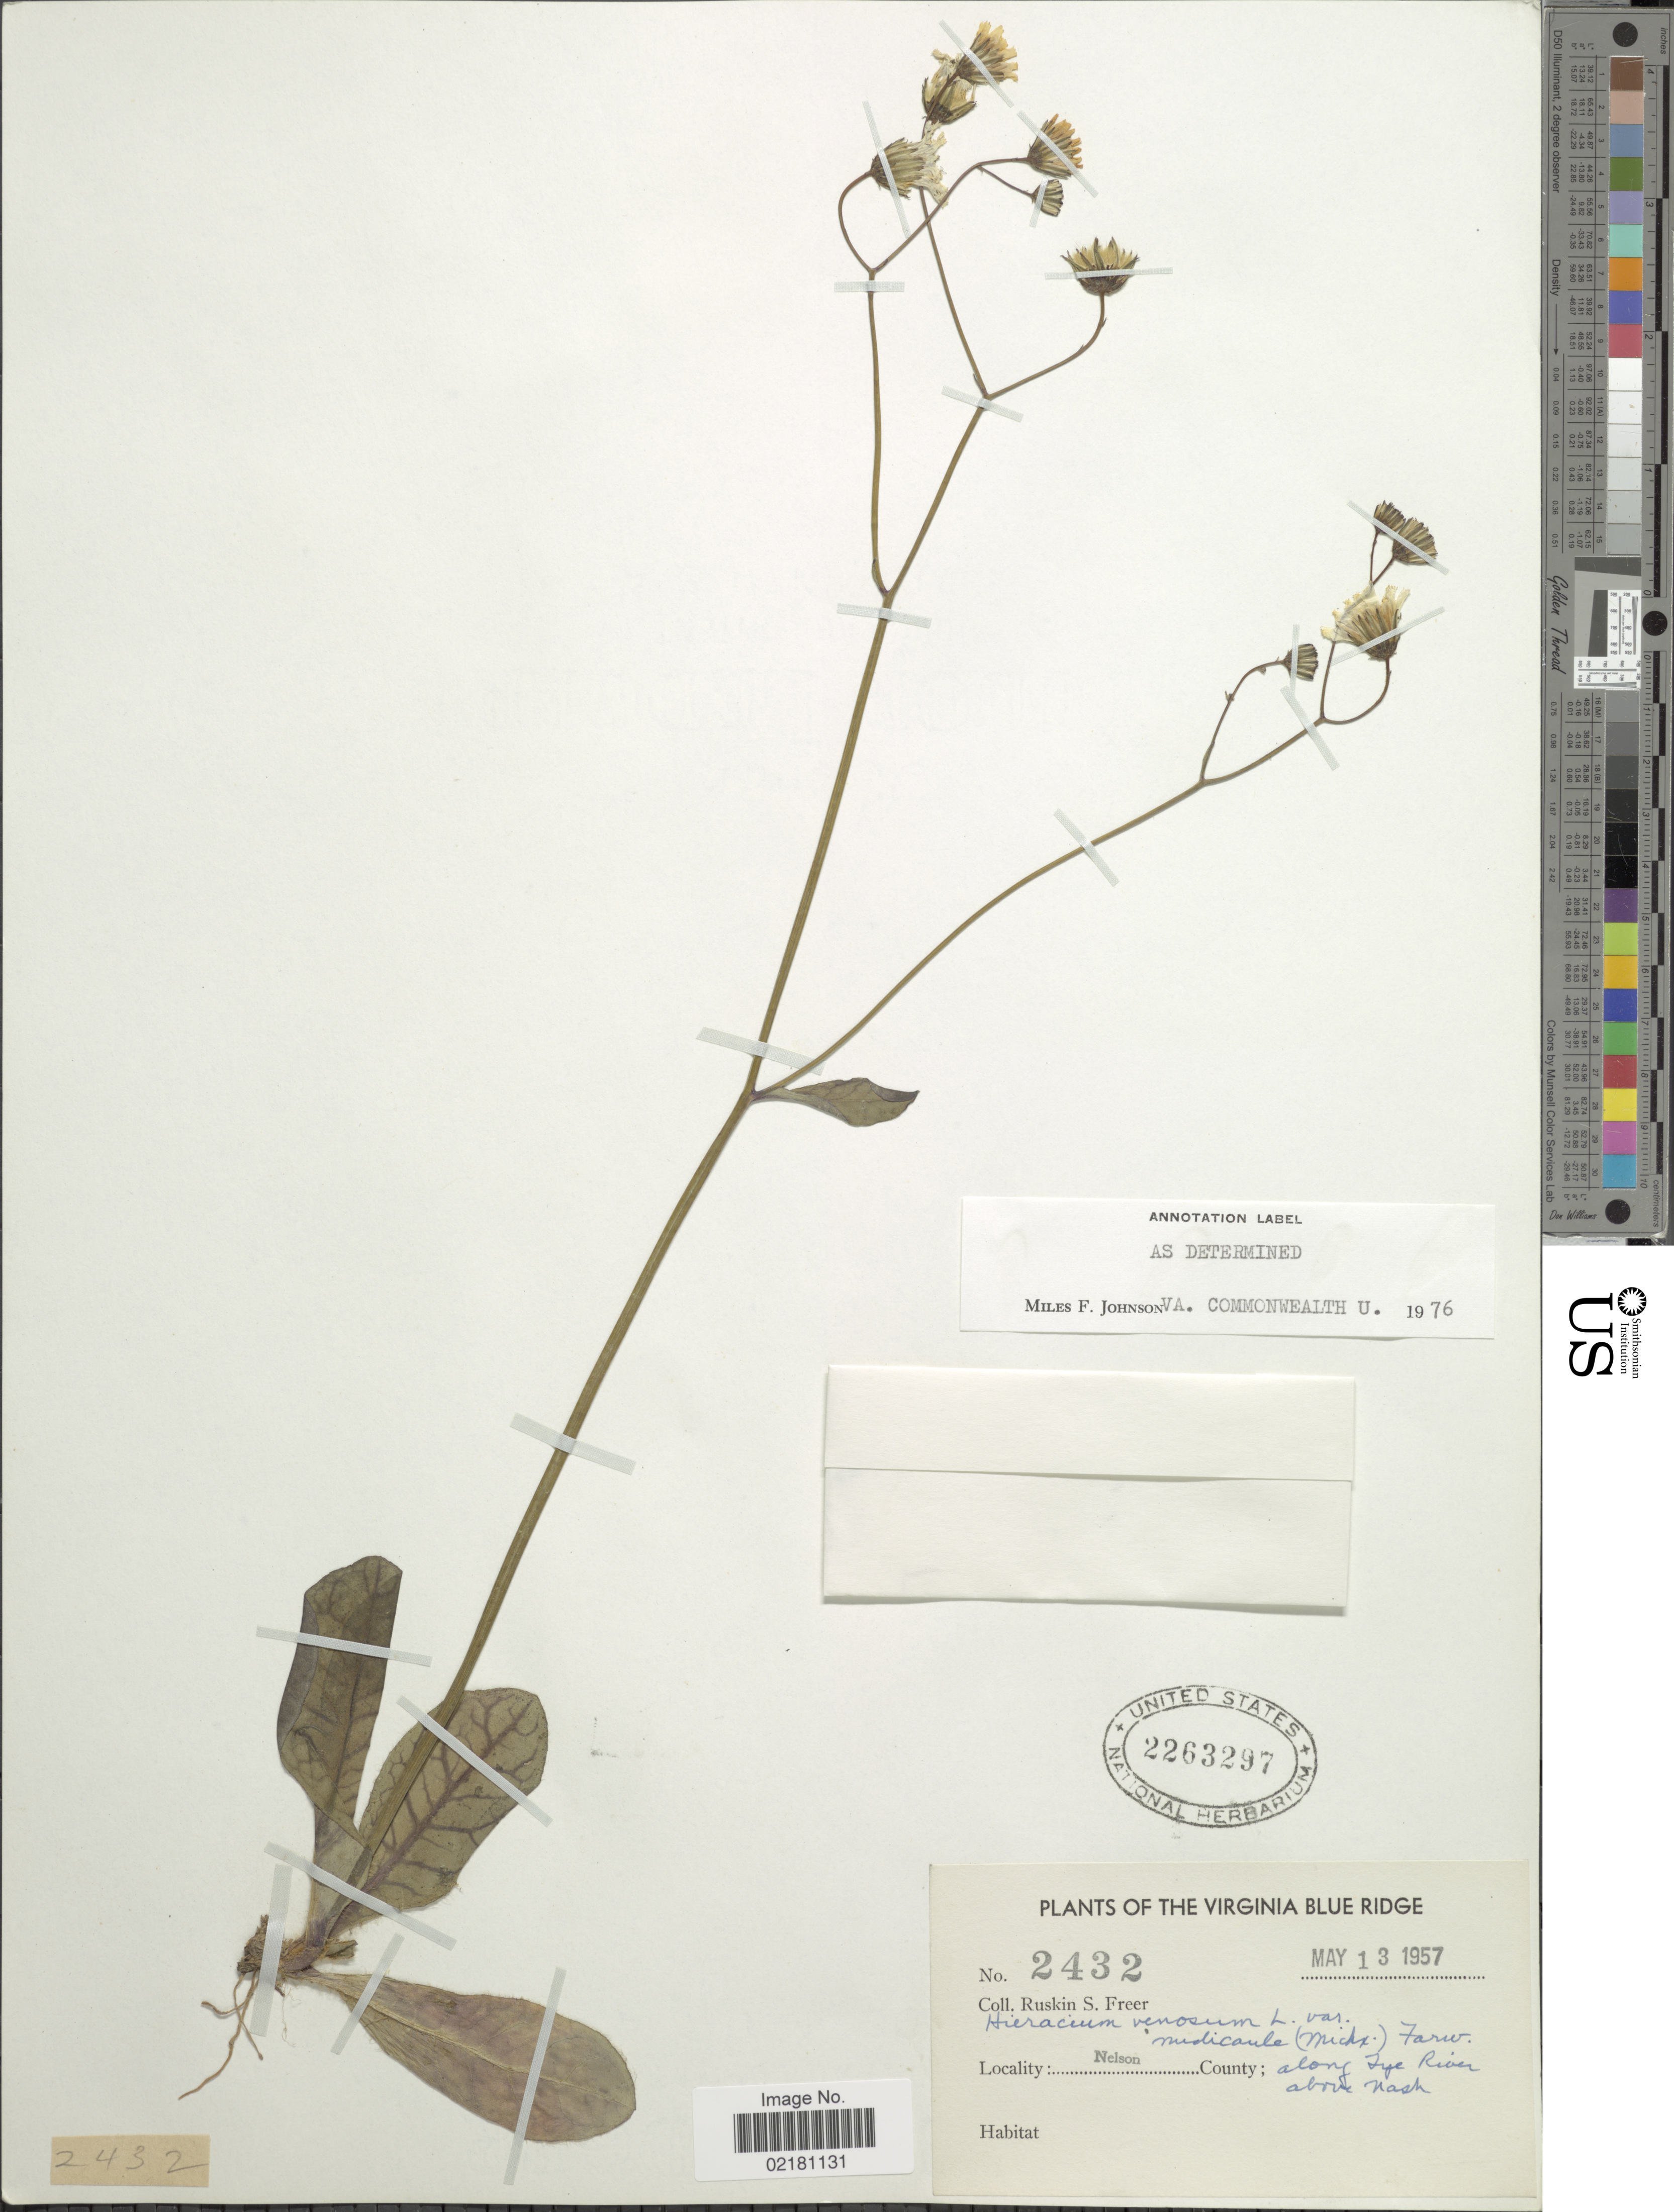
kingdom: Plantae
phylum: Tracheophyta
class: Magnoliopsida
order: Asterales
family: Asteraceae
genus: Hieracium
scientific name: Hieracium venosum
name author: L.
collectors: R. Freer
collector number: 2432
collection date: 1957-05-13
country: United States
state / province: Virginia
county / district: Nelson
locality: Virginia Blue Ridge. Nelson County; along Tye River above Nash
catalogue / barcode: US 2263297